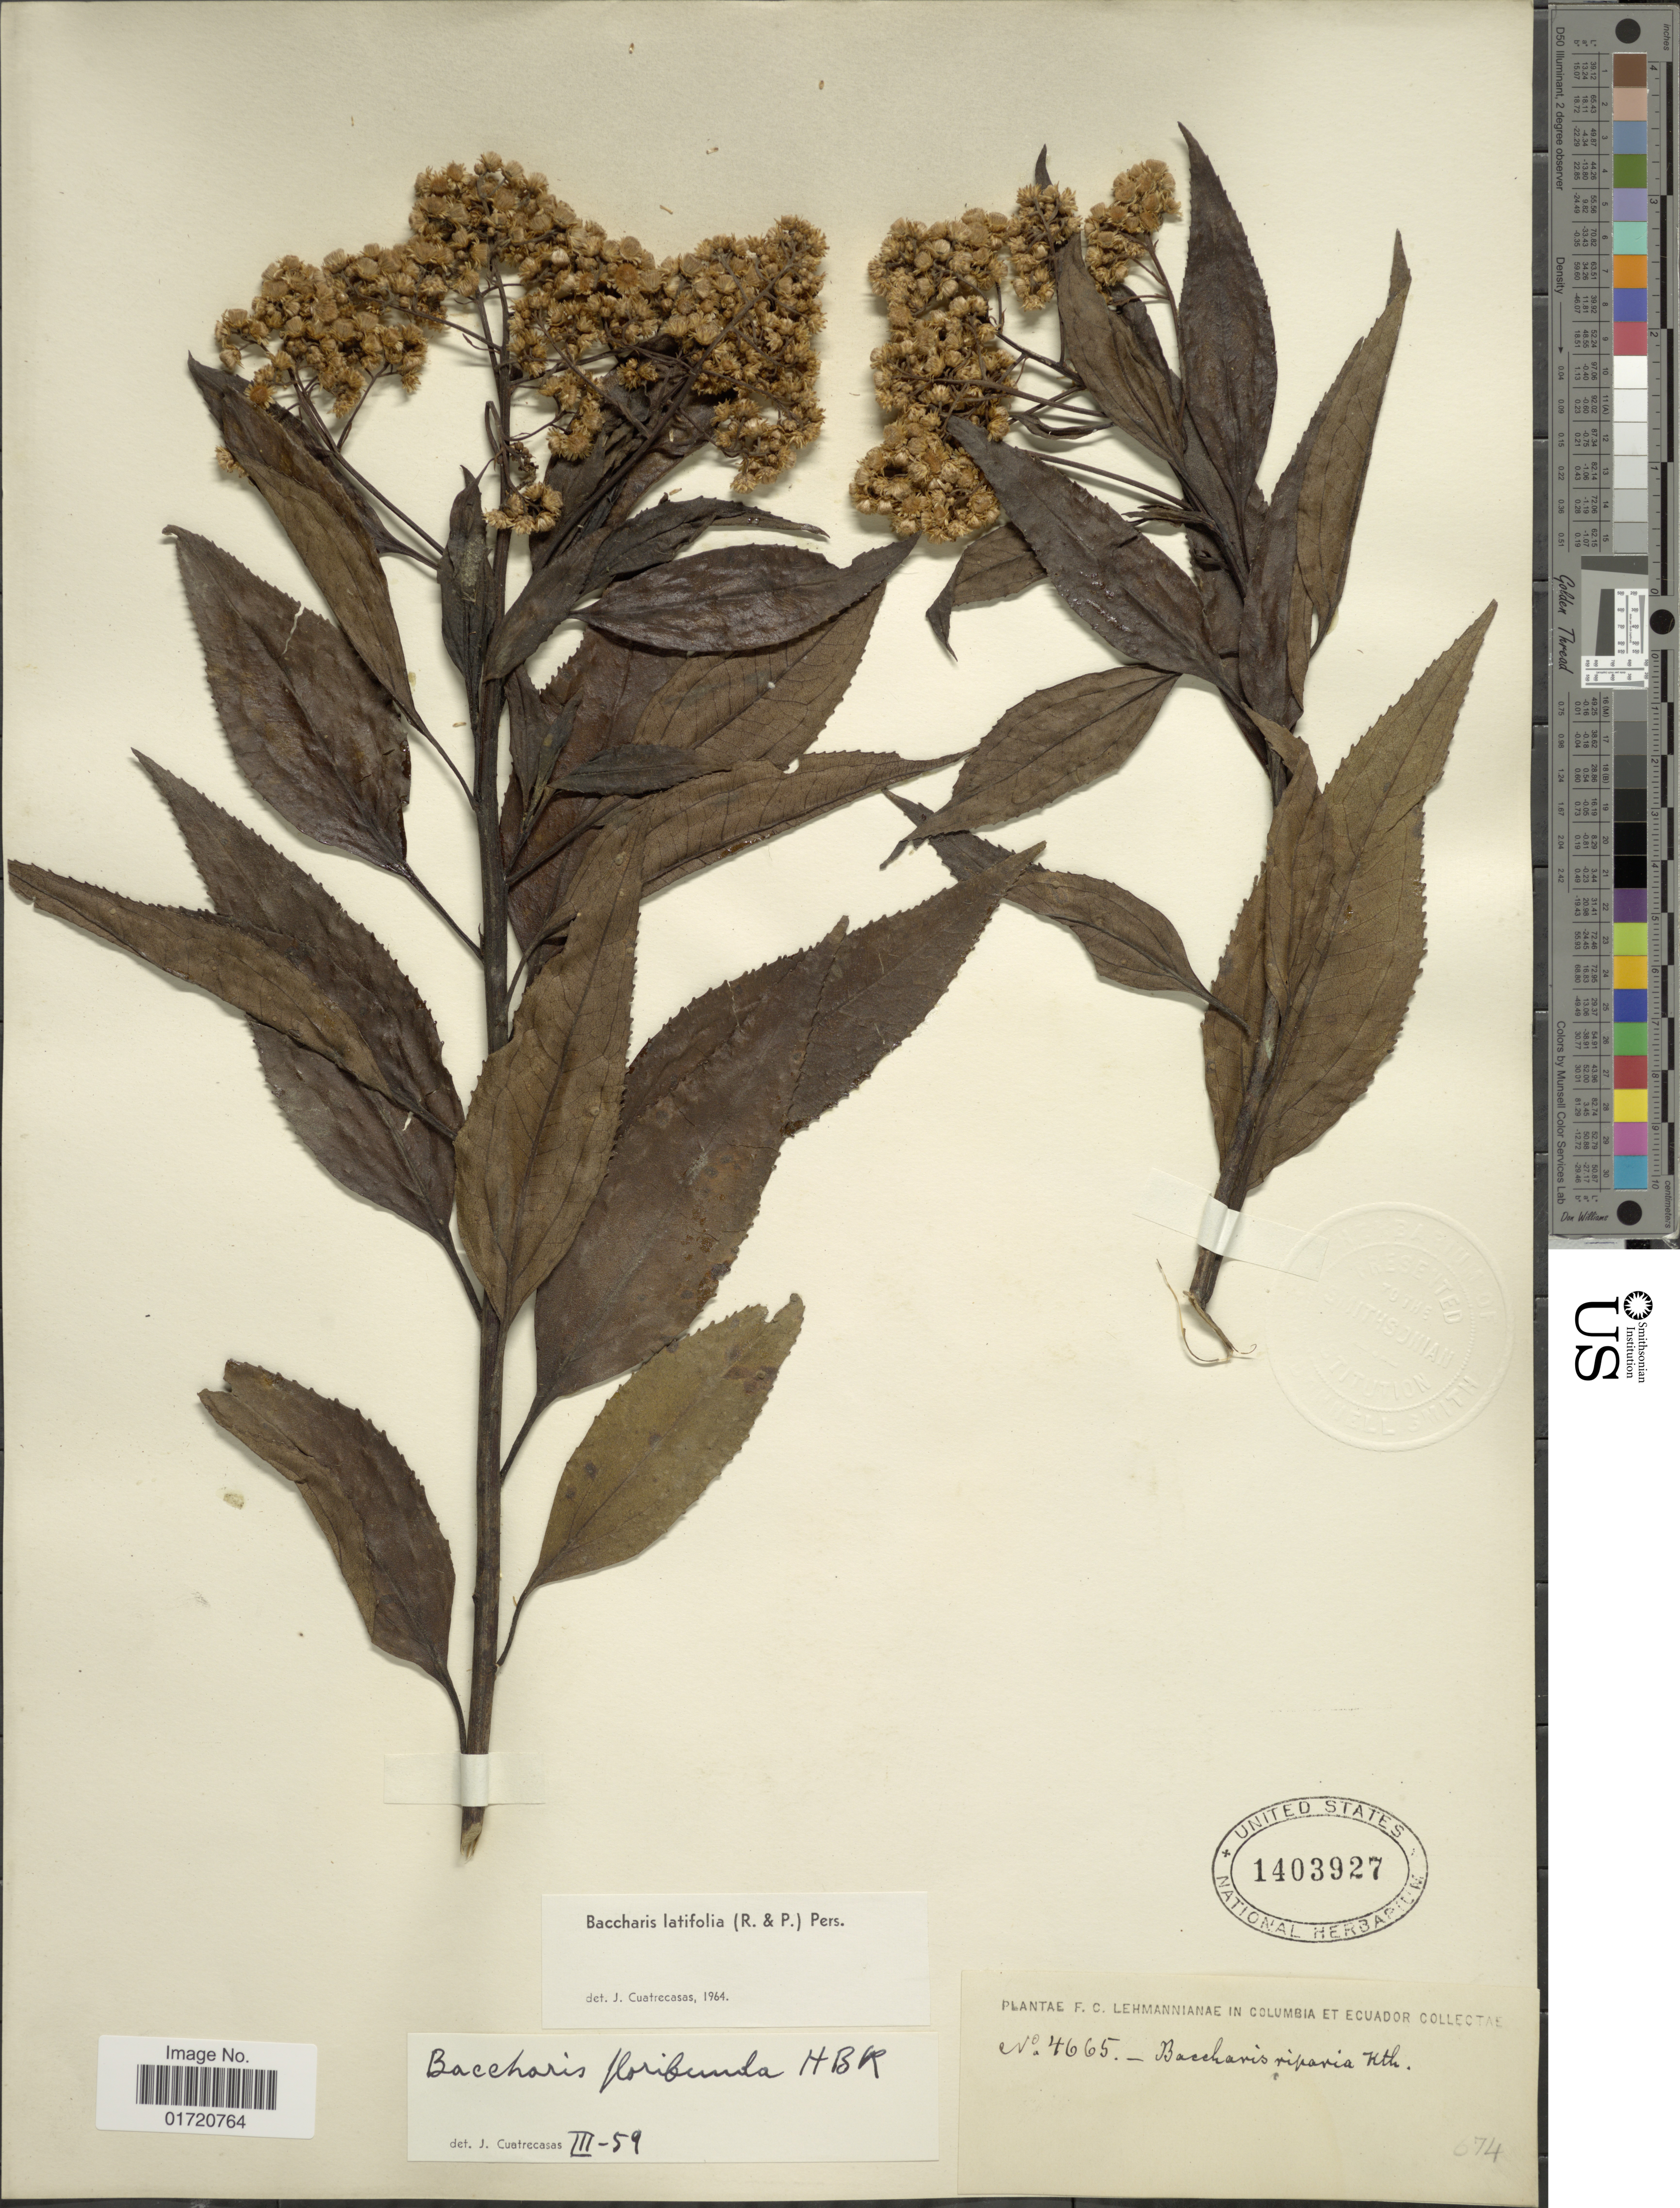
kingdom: Plantae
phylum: Tracheophyta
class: Magnoliopsida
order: Asterales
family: Asteraceae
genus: Baccharis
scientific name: Baccharis latifolia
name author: (Ruiz & Pav.) Pers.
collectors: F. C. Lehmann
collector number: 4665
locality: Columbia et Ecuador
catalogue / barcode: US 1403927